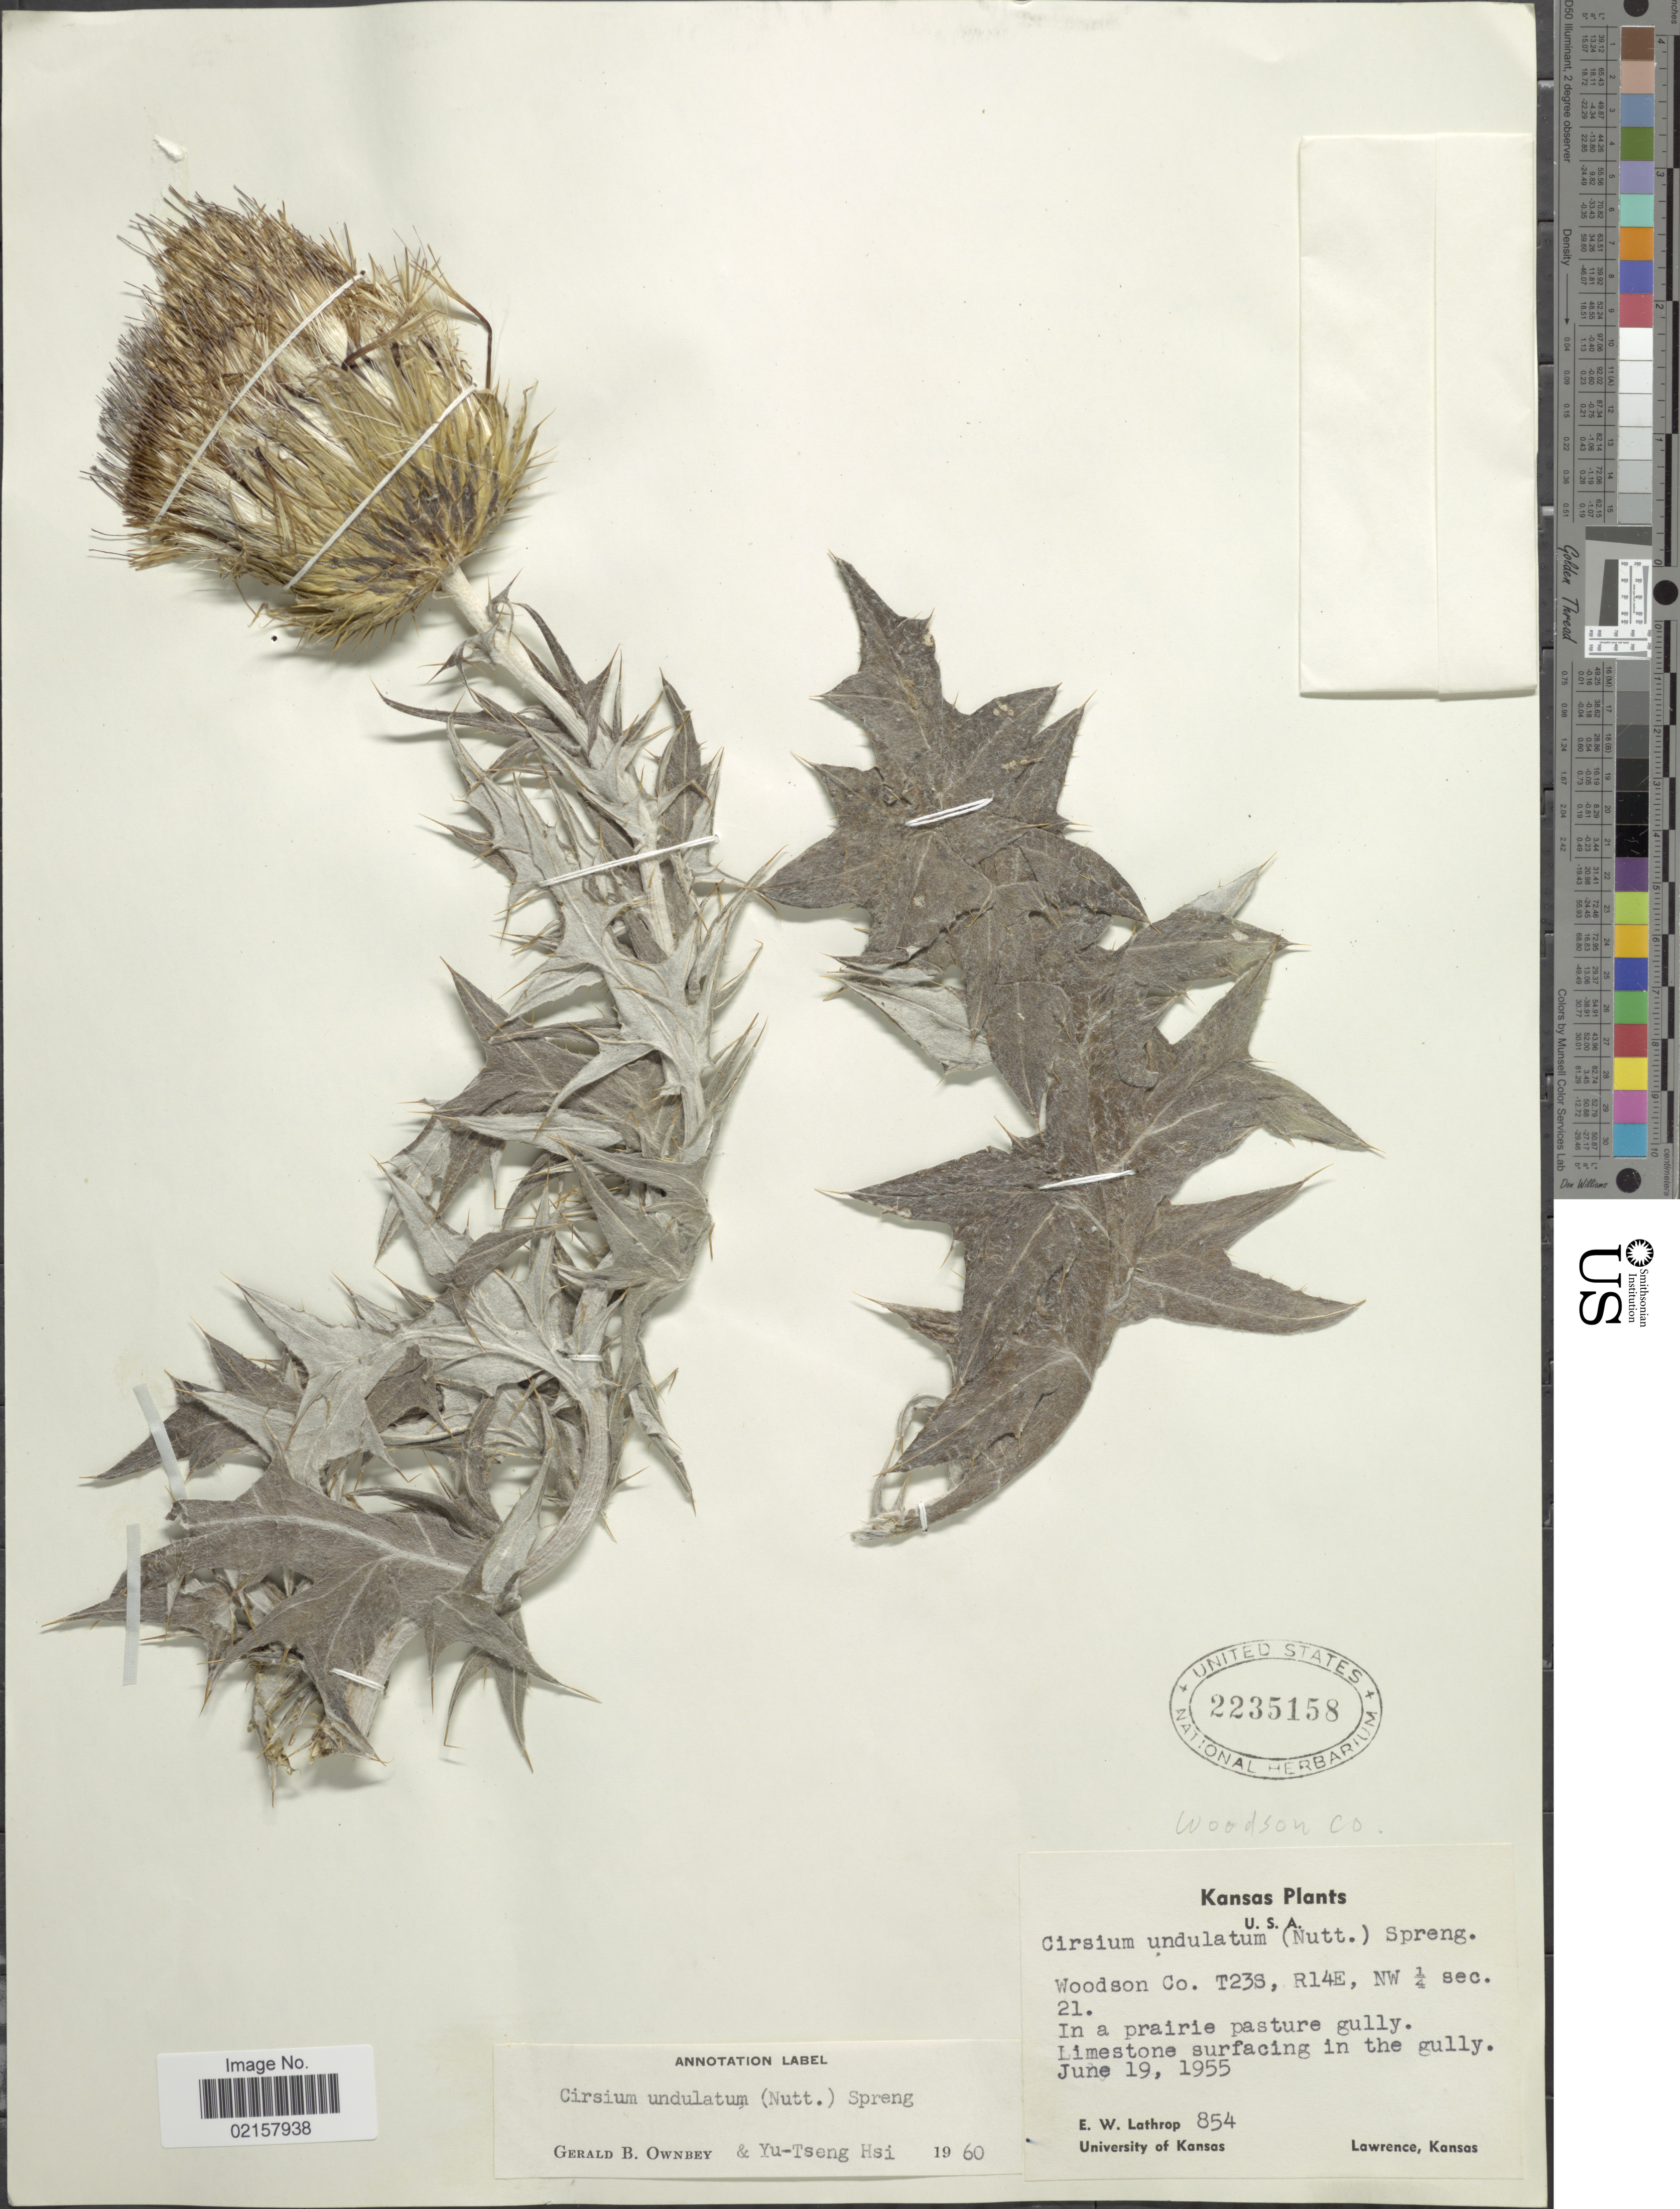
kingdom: Plantae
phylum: Tracheophyta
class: Magnoliopsida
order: Asterales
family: Asteraceae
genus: Cirsium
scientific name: Cirsium undulatum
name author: (Nutt.) Spreng.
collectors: E. W. Lathrop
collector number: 854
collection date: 1955-06-19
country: United States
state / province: Kansas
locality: Woodson Co. T23S, R14E, NW 1/4 sec. 21, in a prairie pasture gully.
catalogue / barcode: US 2235158